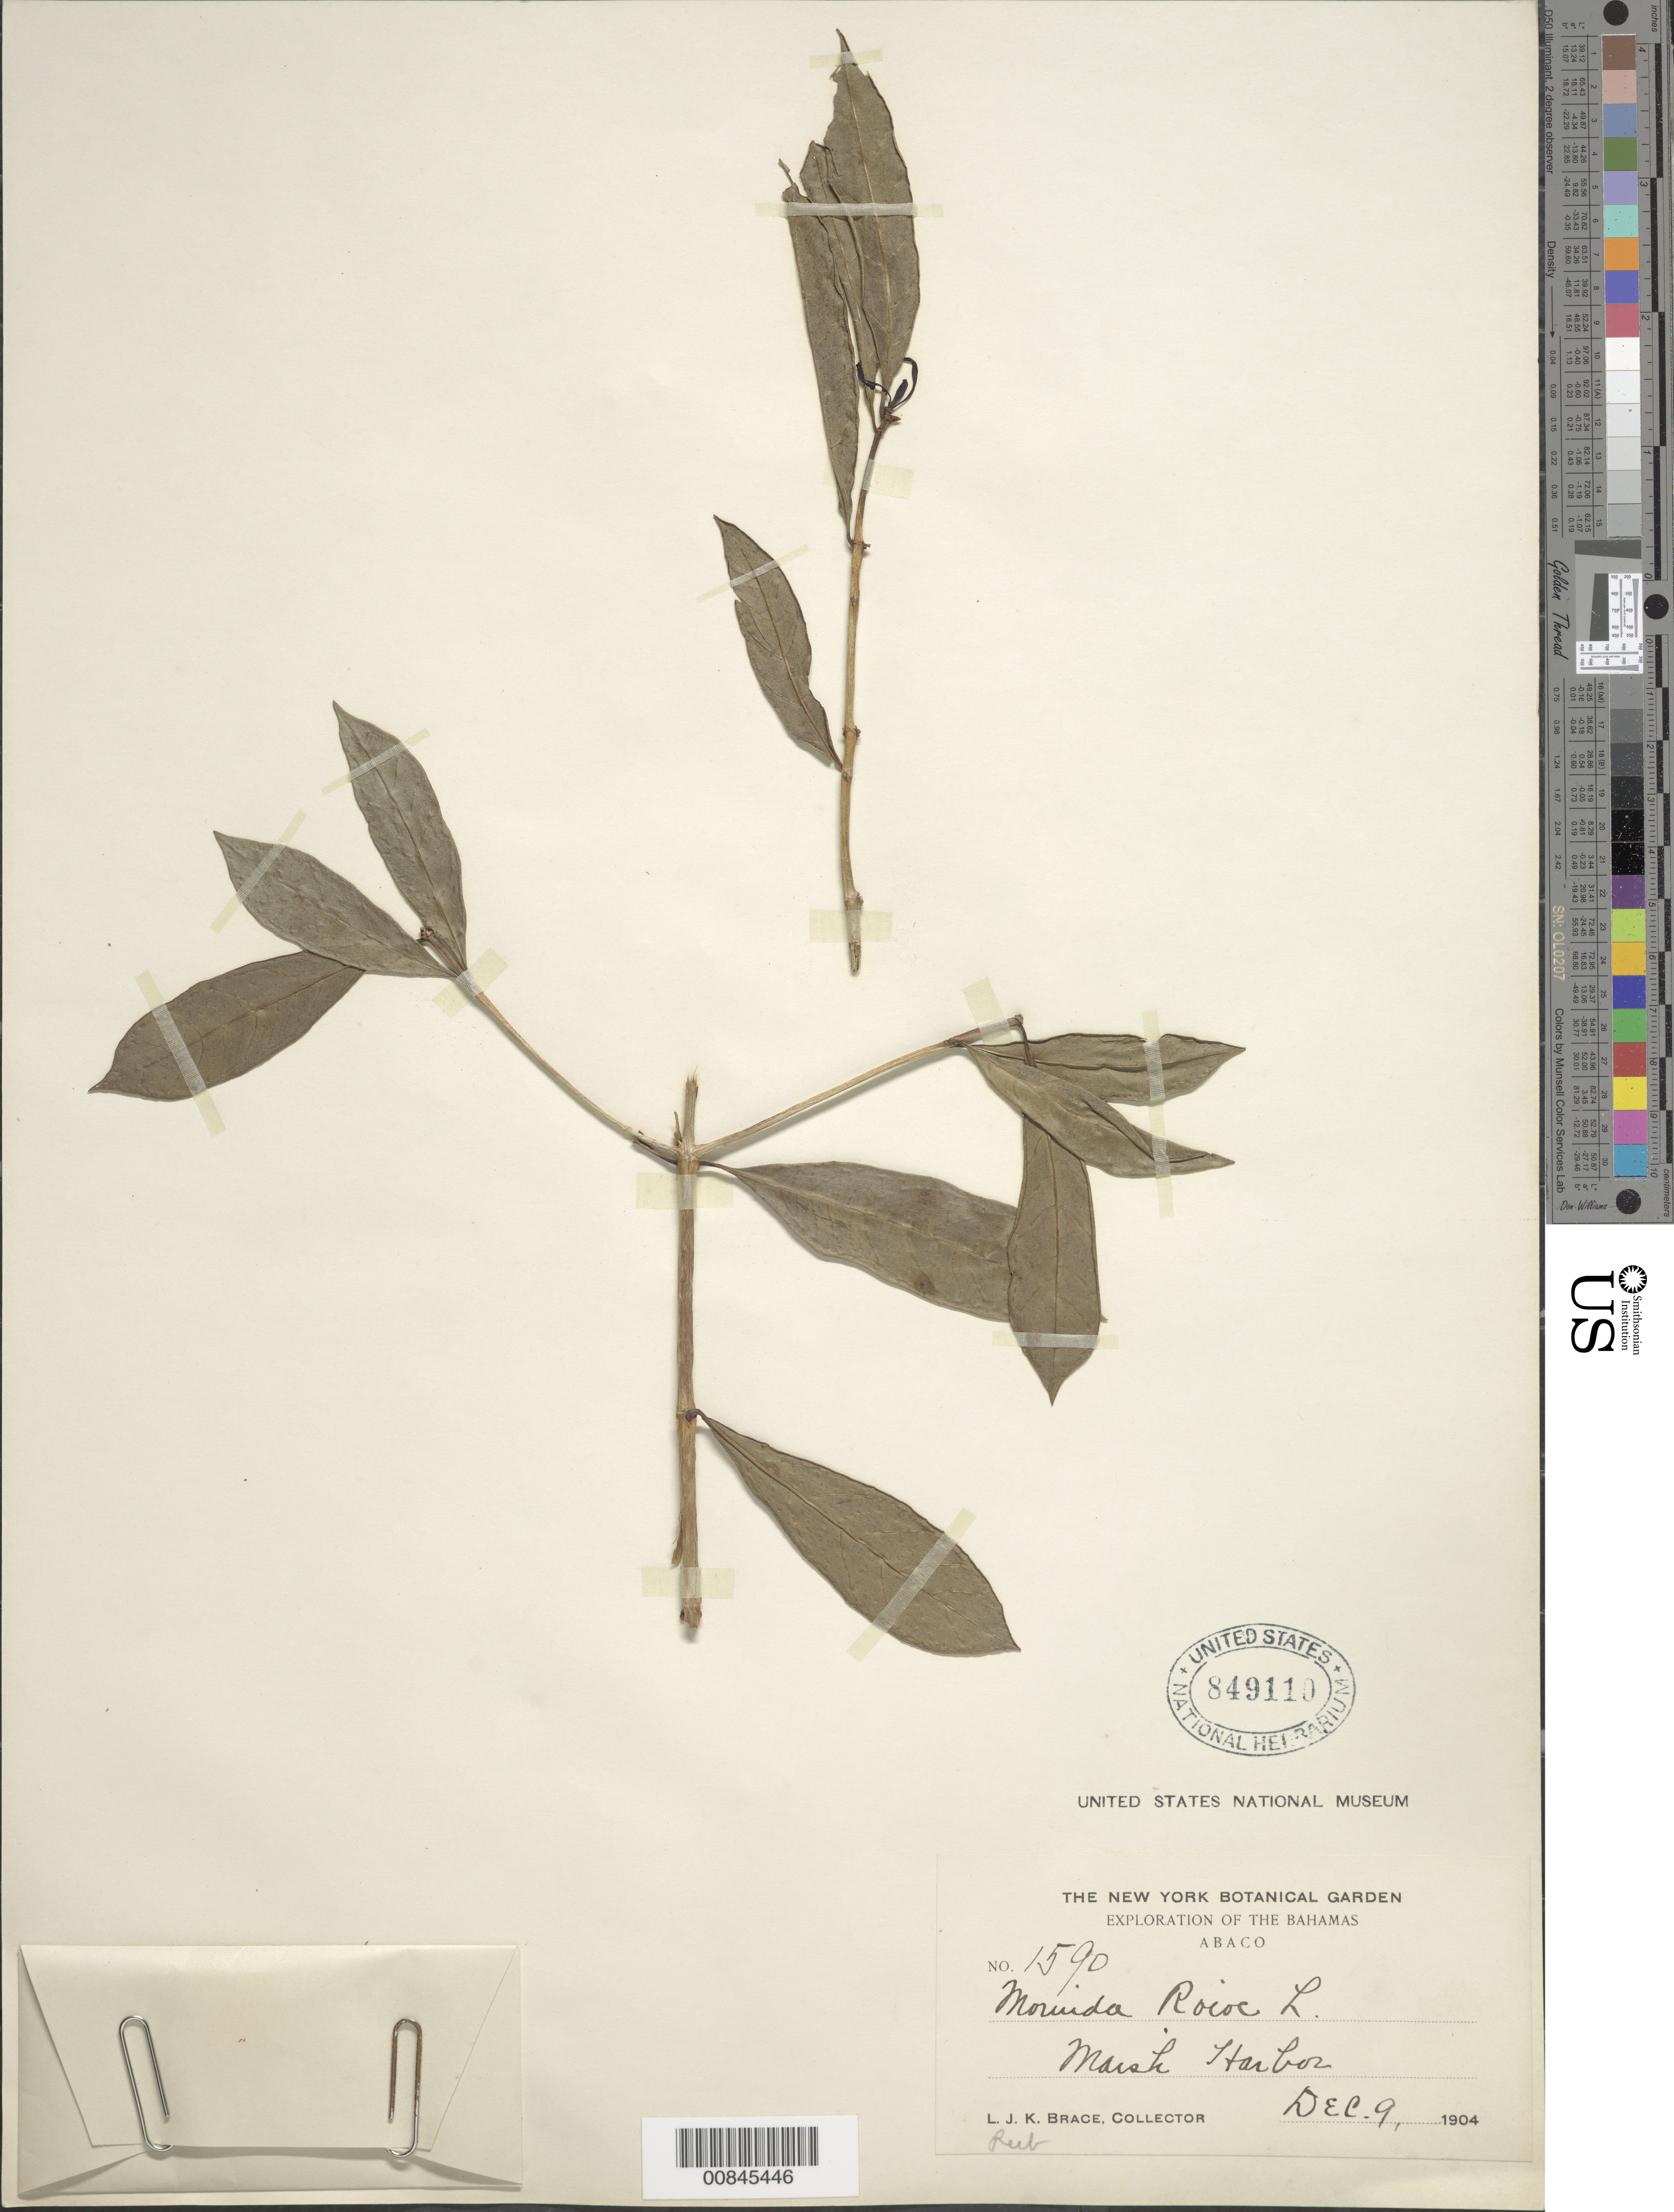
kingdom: Plantae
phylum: Tracheophyta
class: Magnoliopsida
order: Gentianales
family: Rubiaceae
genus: Morinda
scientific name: Morinda royoc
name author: L.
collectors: L. J. K. Brace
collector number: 1590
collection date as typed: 09 Dec 1904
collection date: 1904-12-09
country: Bahamas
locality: Abaco. Marsh Harbor.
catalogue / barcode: US 849110